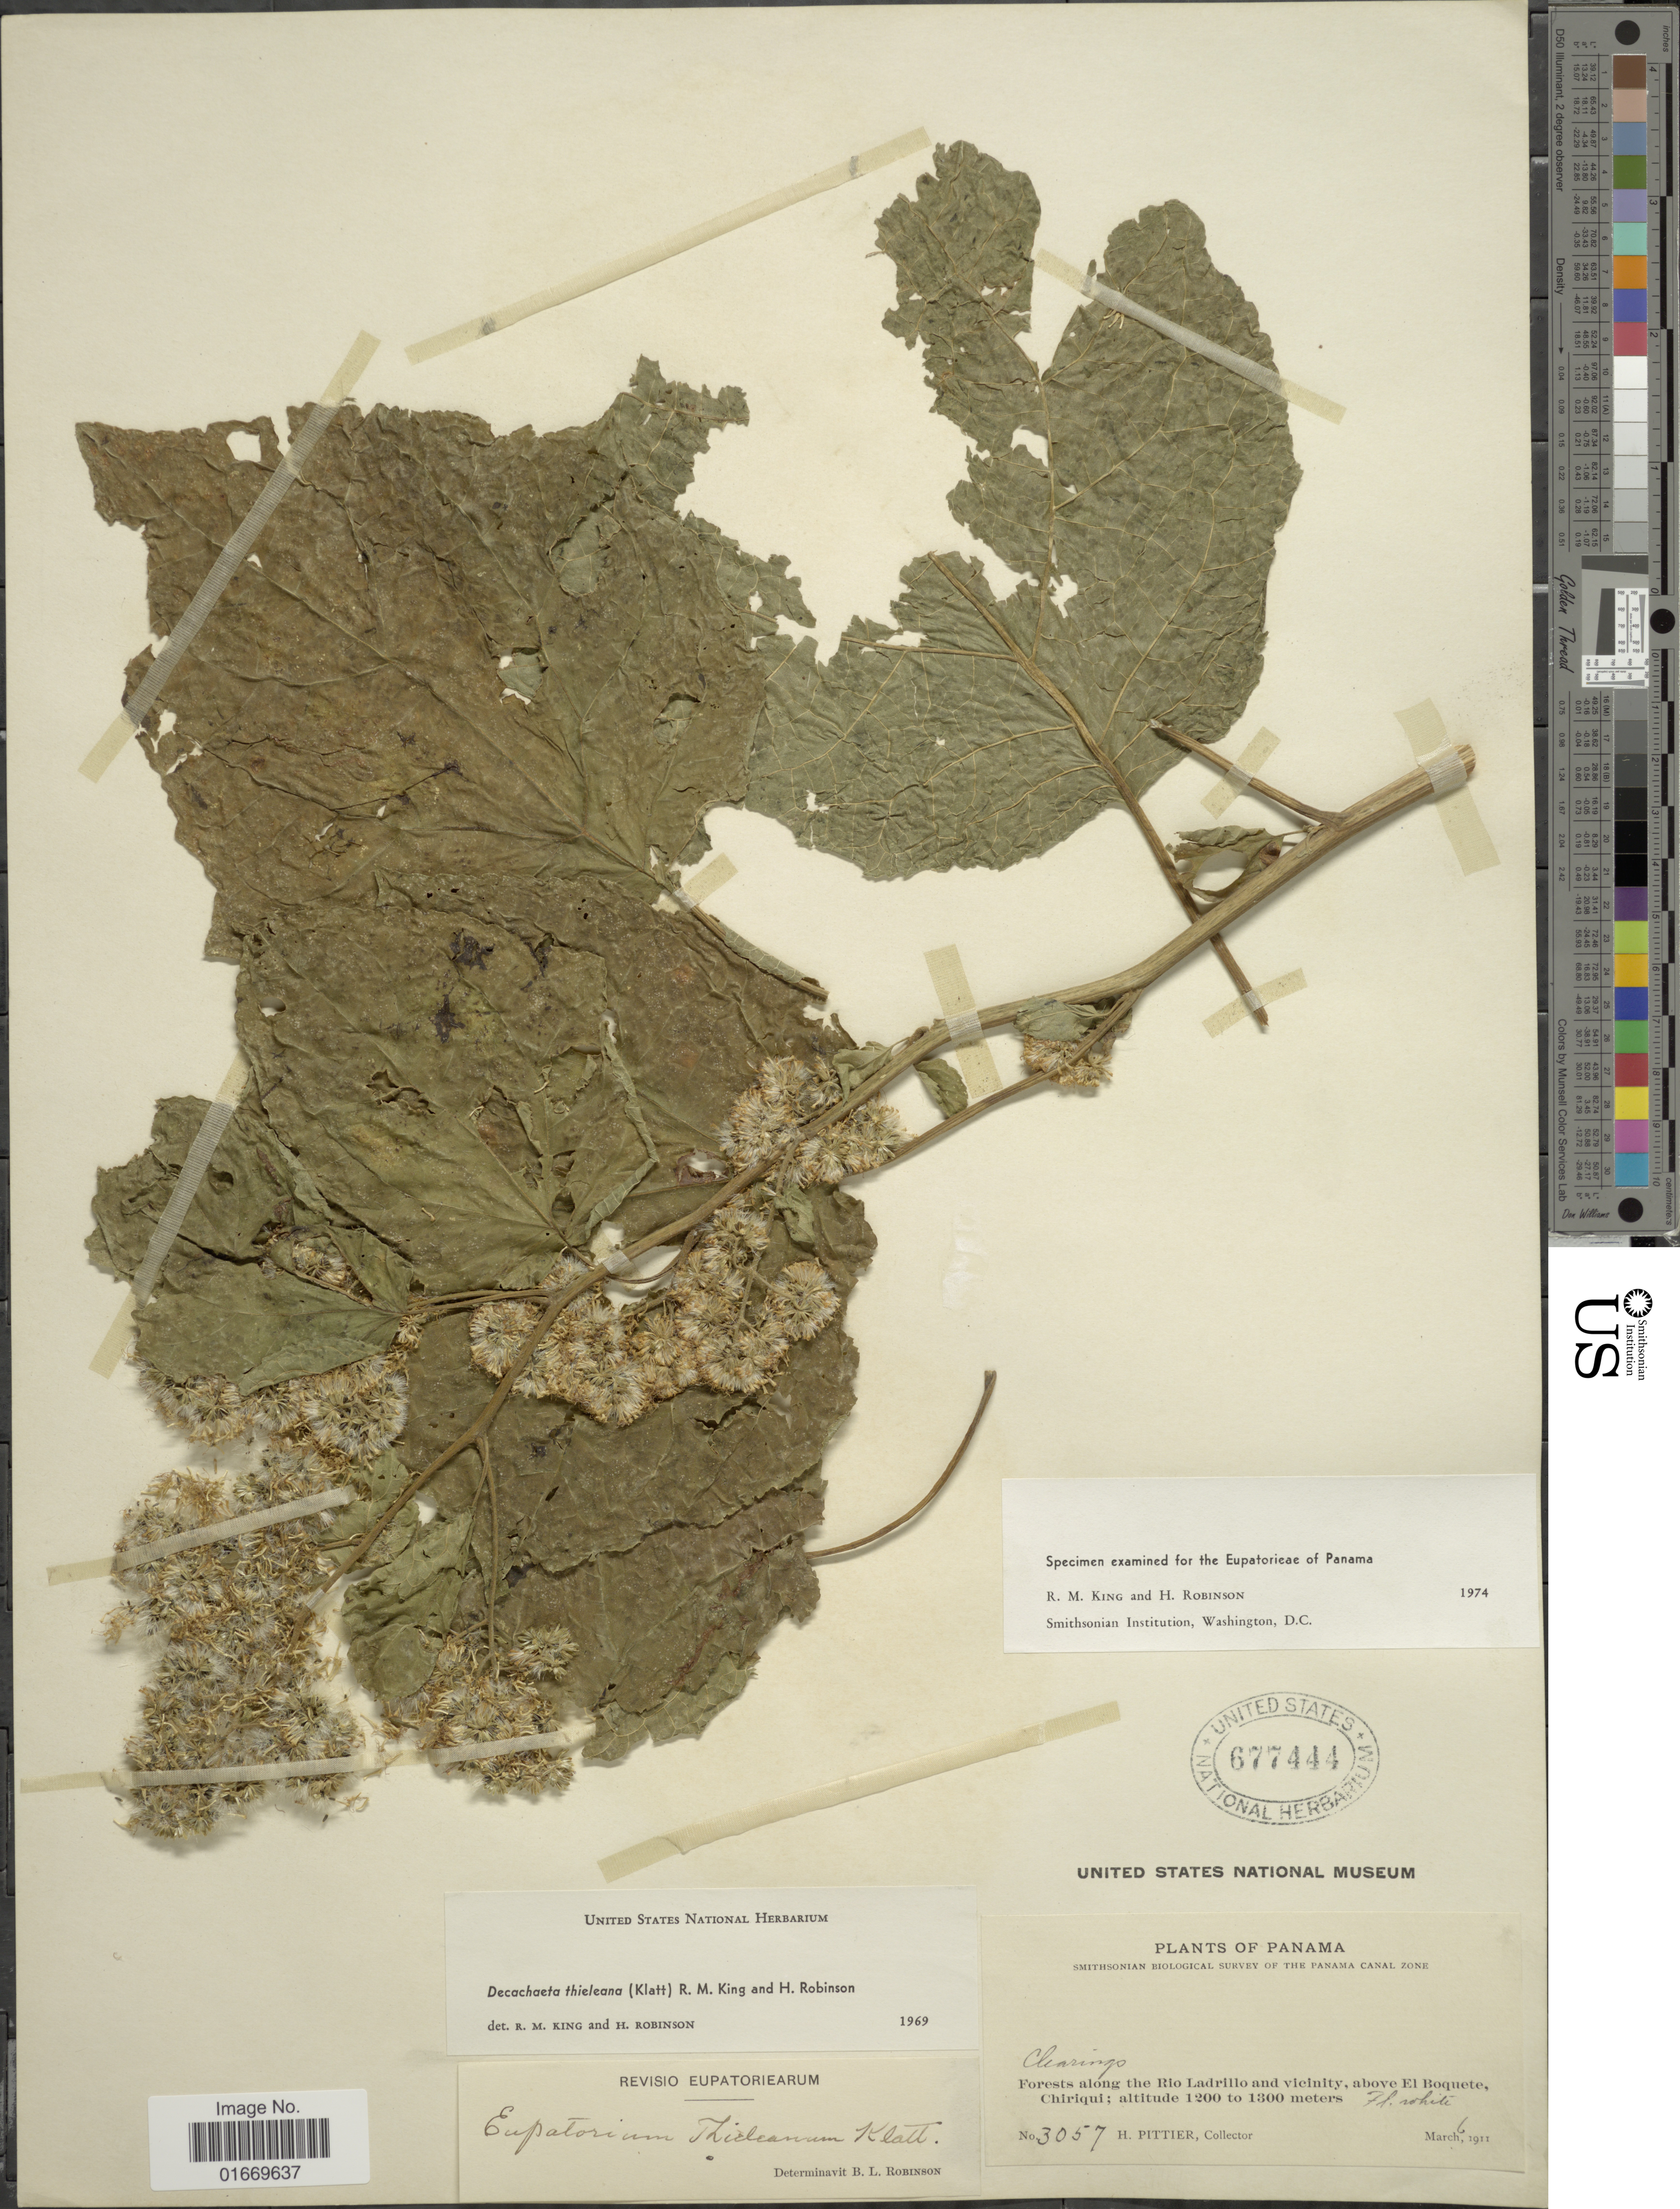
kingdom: Plantae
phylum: Tracheophyta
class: Magnoliopsida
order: Asterales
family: Asteraceae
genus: Decachaeta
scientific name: Decachaeta thieleana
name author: (Klatt) R.M. King & H. Rob.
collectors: H. F. Pittier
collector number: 3057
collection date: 1911-03-06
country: Panama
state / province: Chiriqui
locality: Panama. Forests along the Rio Ladrillo and vicinity, above El Boquete, Chiriqui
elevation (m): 1200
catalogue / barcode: US 677444